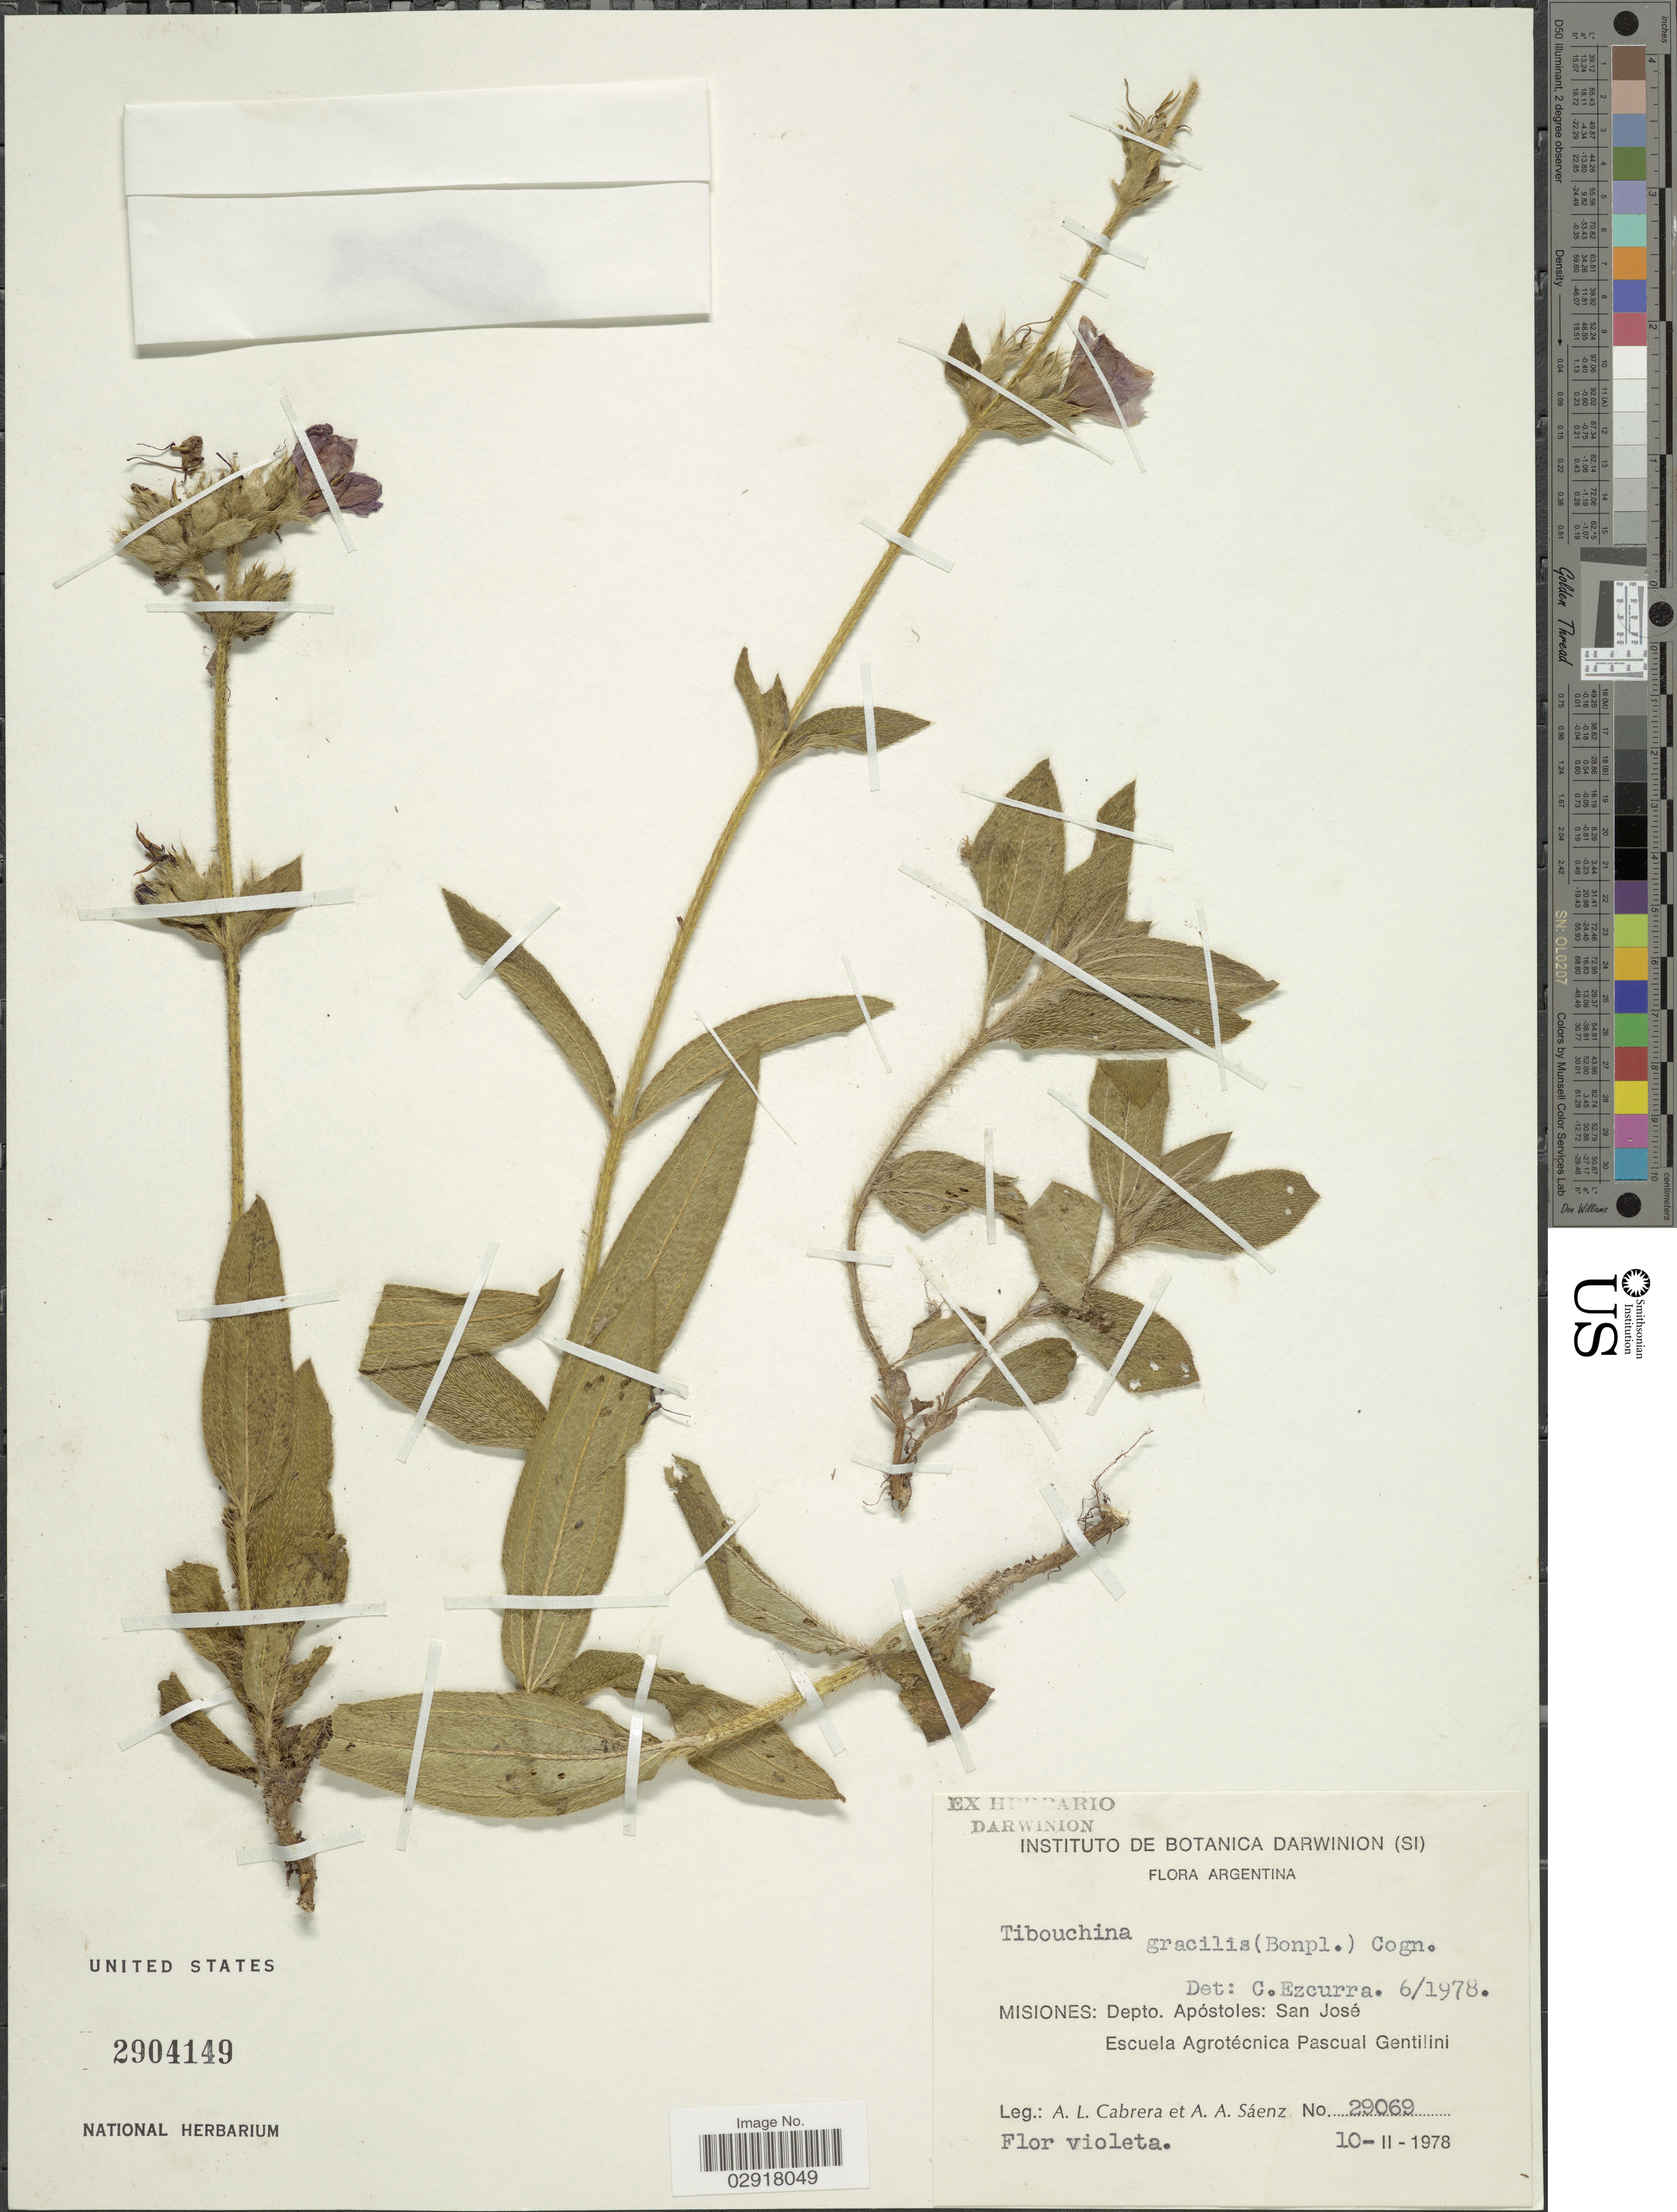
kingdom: Plantae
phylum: Tracheophyta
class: Magnoliopsida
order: Myrtales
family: Melastomataceae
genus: Chaetogastra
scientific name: Chaetogastra gracilis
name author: (Bonpl.) DC.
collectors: A. L. Cabrera & A. A. Saenz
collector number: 29069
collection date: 1978-02-10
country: Argentina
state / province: Misiones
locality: Depto. Apostoles: San José. Escuela Agrotécnica Pascual Gentillini.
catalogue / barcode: US 2904149